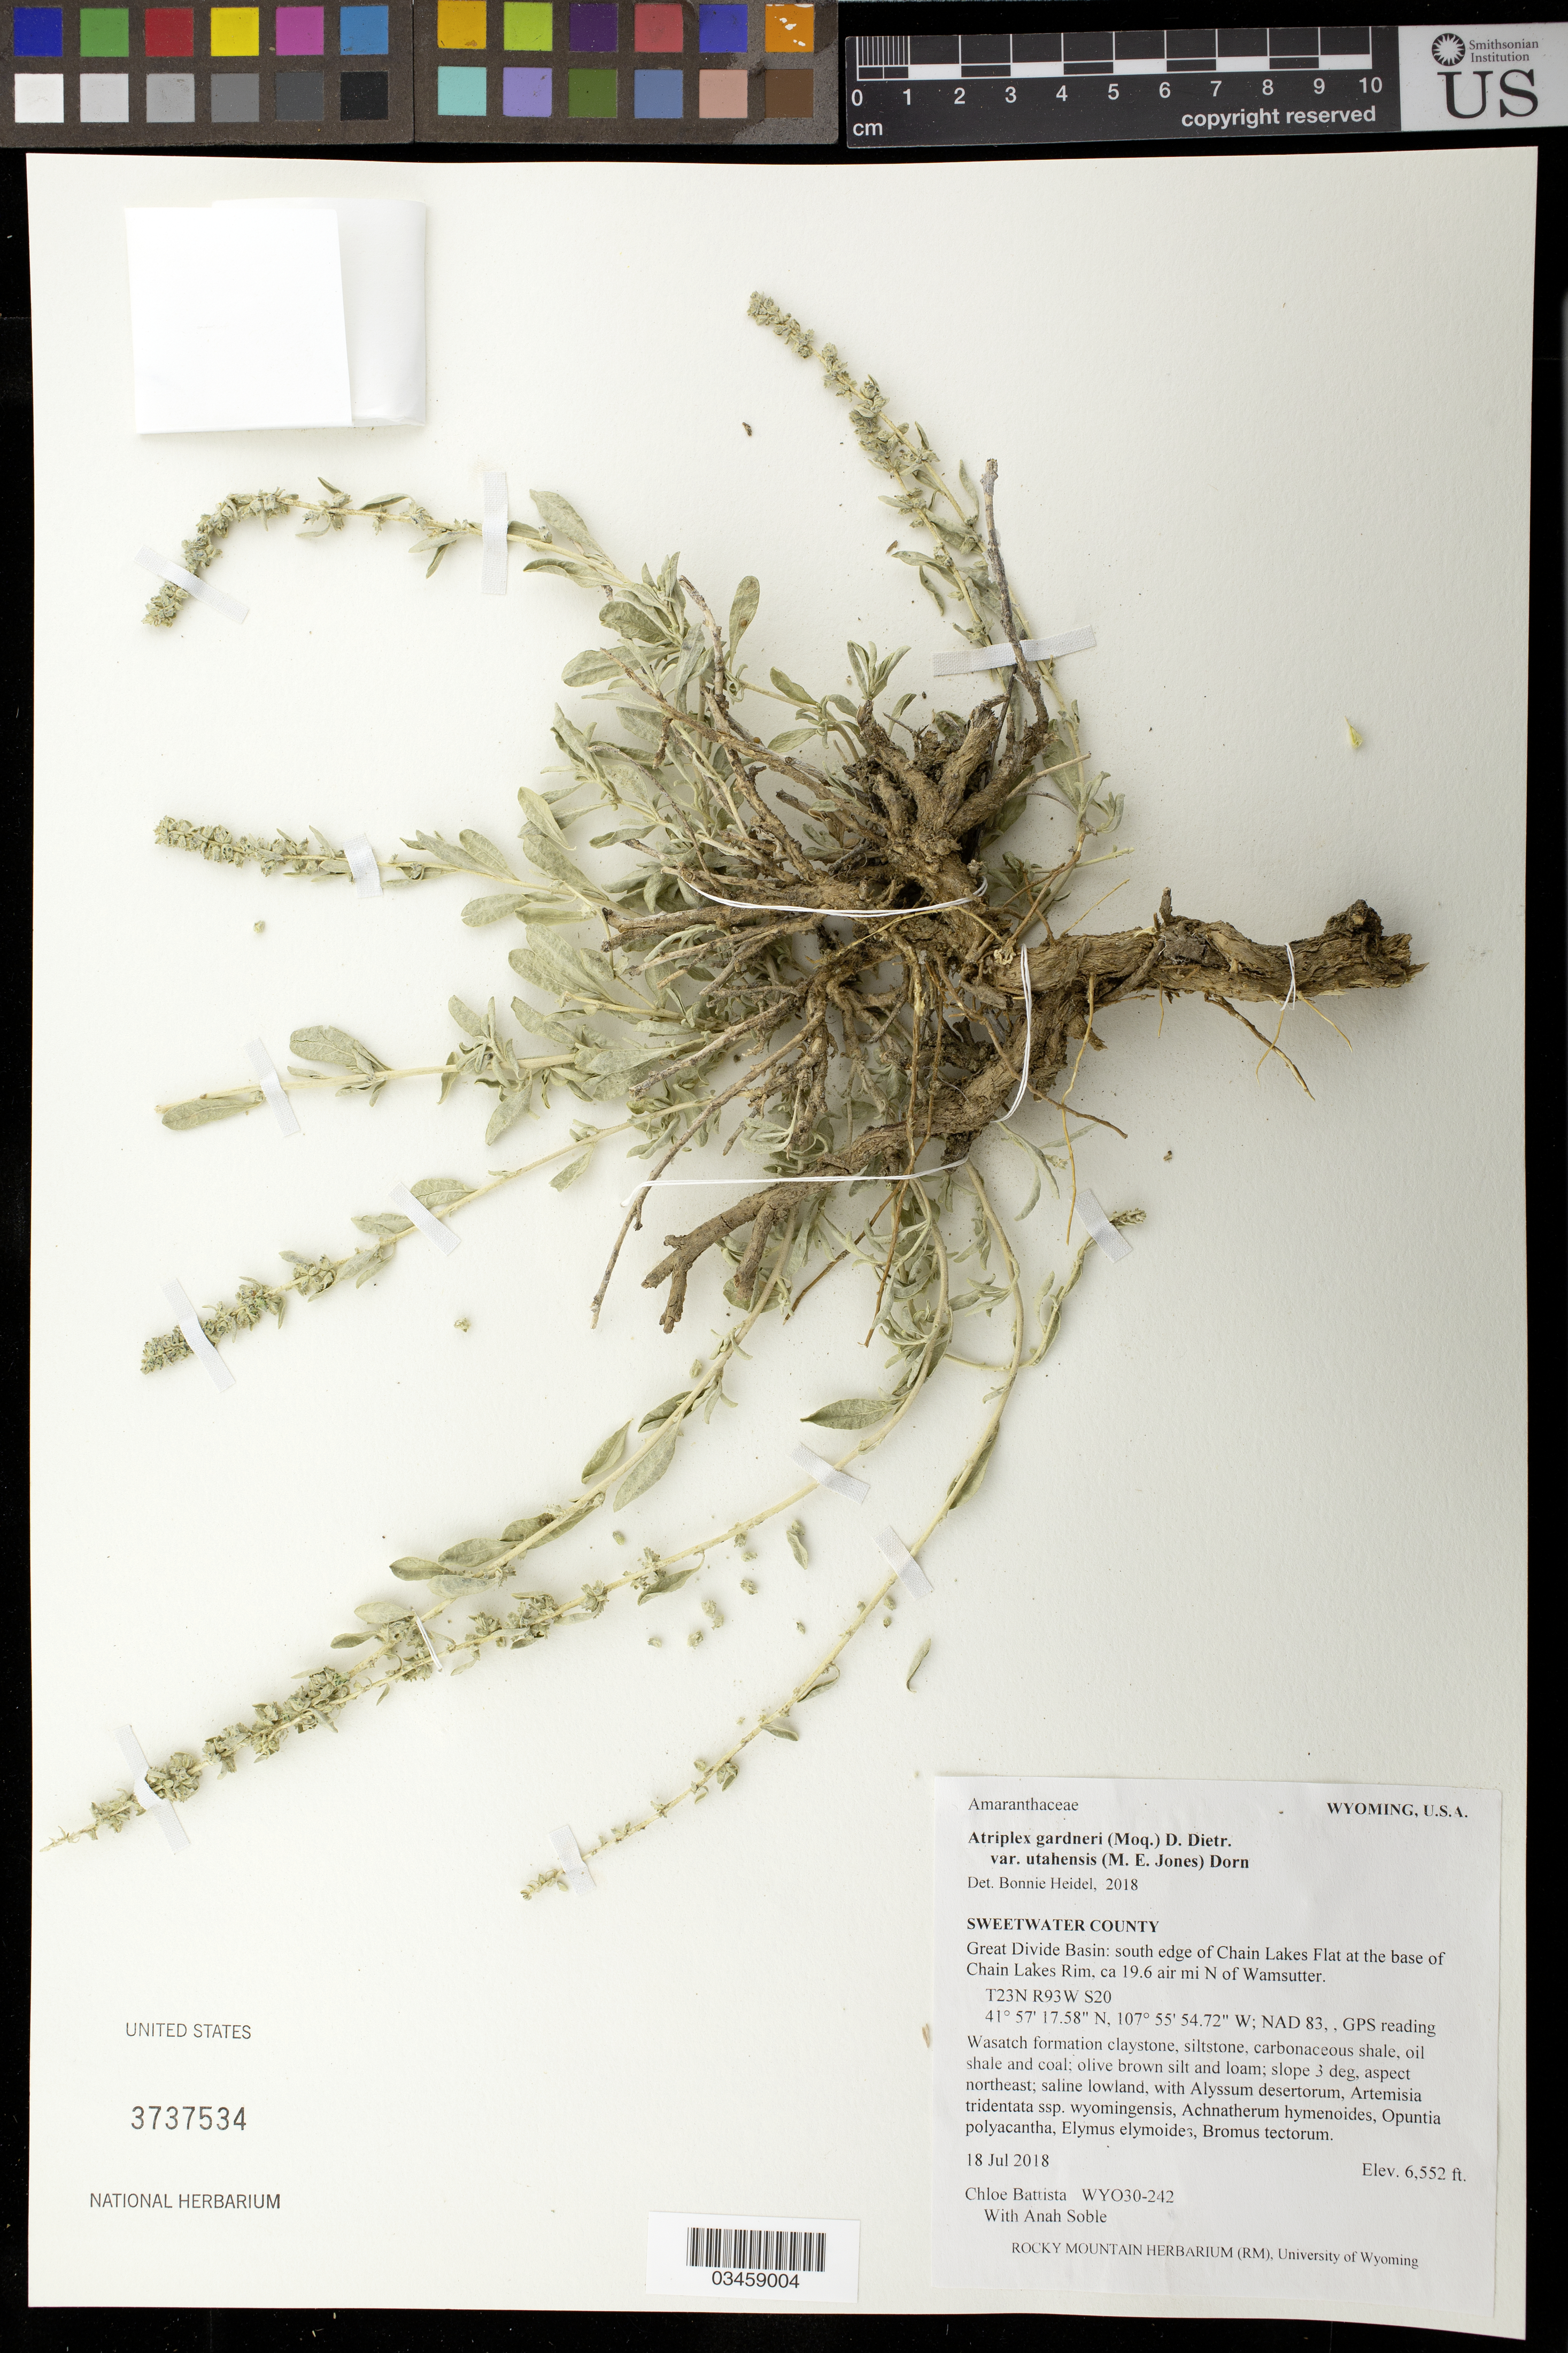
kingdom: Plantae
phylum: Tracheophyta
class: Magnoliopsida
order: Caryophyllales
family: Amaranthaceae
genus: Atriplex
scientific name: Atriplex gardneri var. utahensis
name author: (M.E. Jones) Dorn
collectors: C. Battista & A. Soble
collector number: WY030-242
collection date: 2018-07-18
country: United States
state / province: Wyoming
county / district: Carbon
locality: Great Divide Basin, S edge of Chain Lakes Flat at the base of Chain Lakes Rim, 19.6 air mi. N of Wamsutter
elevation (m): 1997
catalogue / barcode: US 3737534